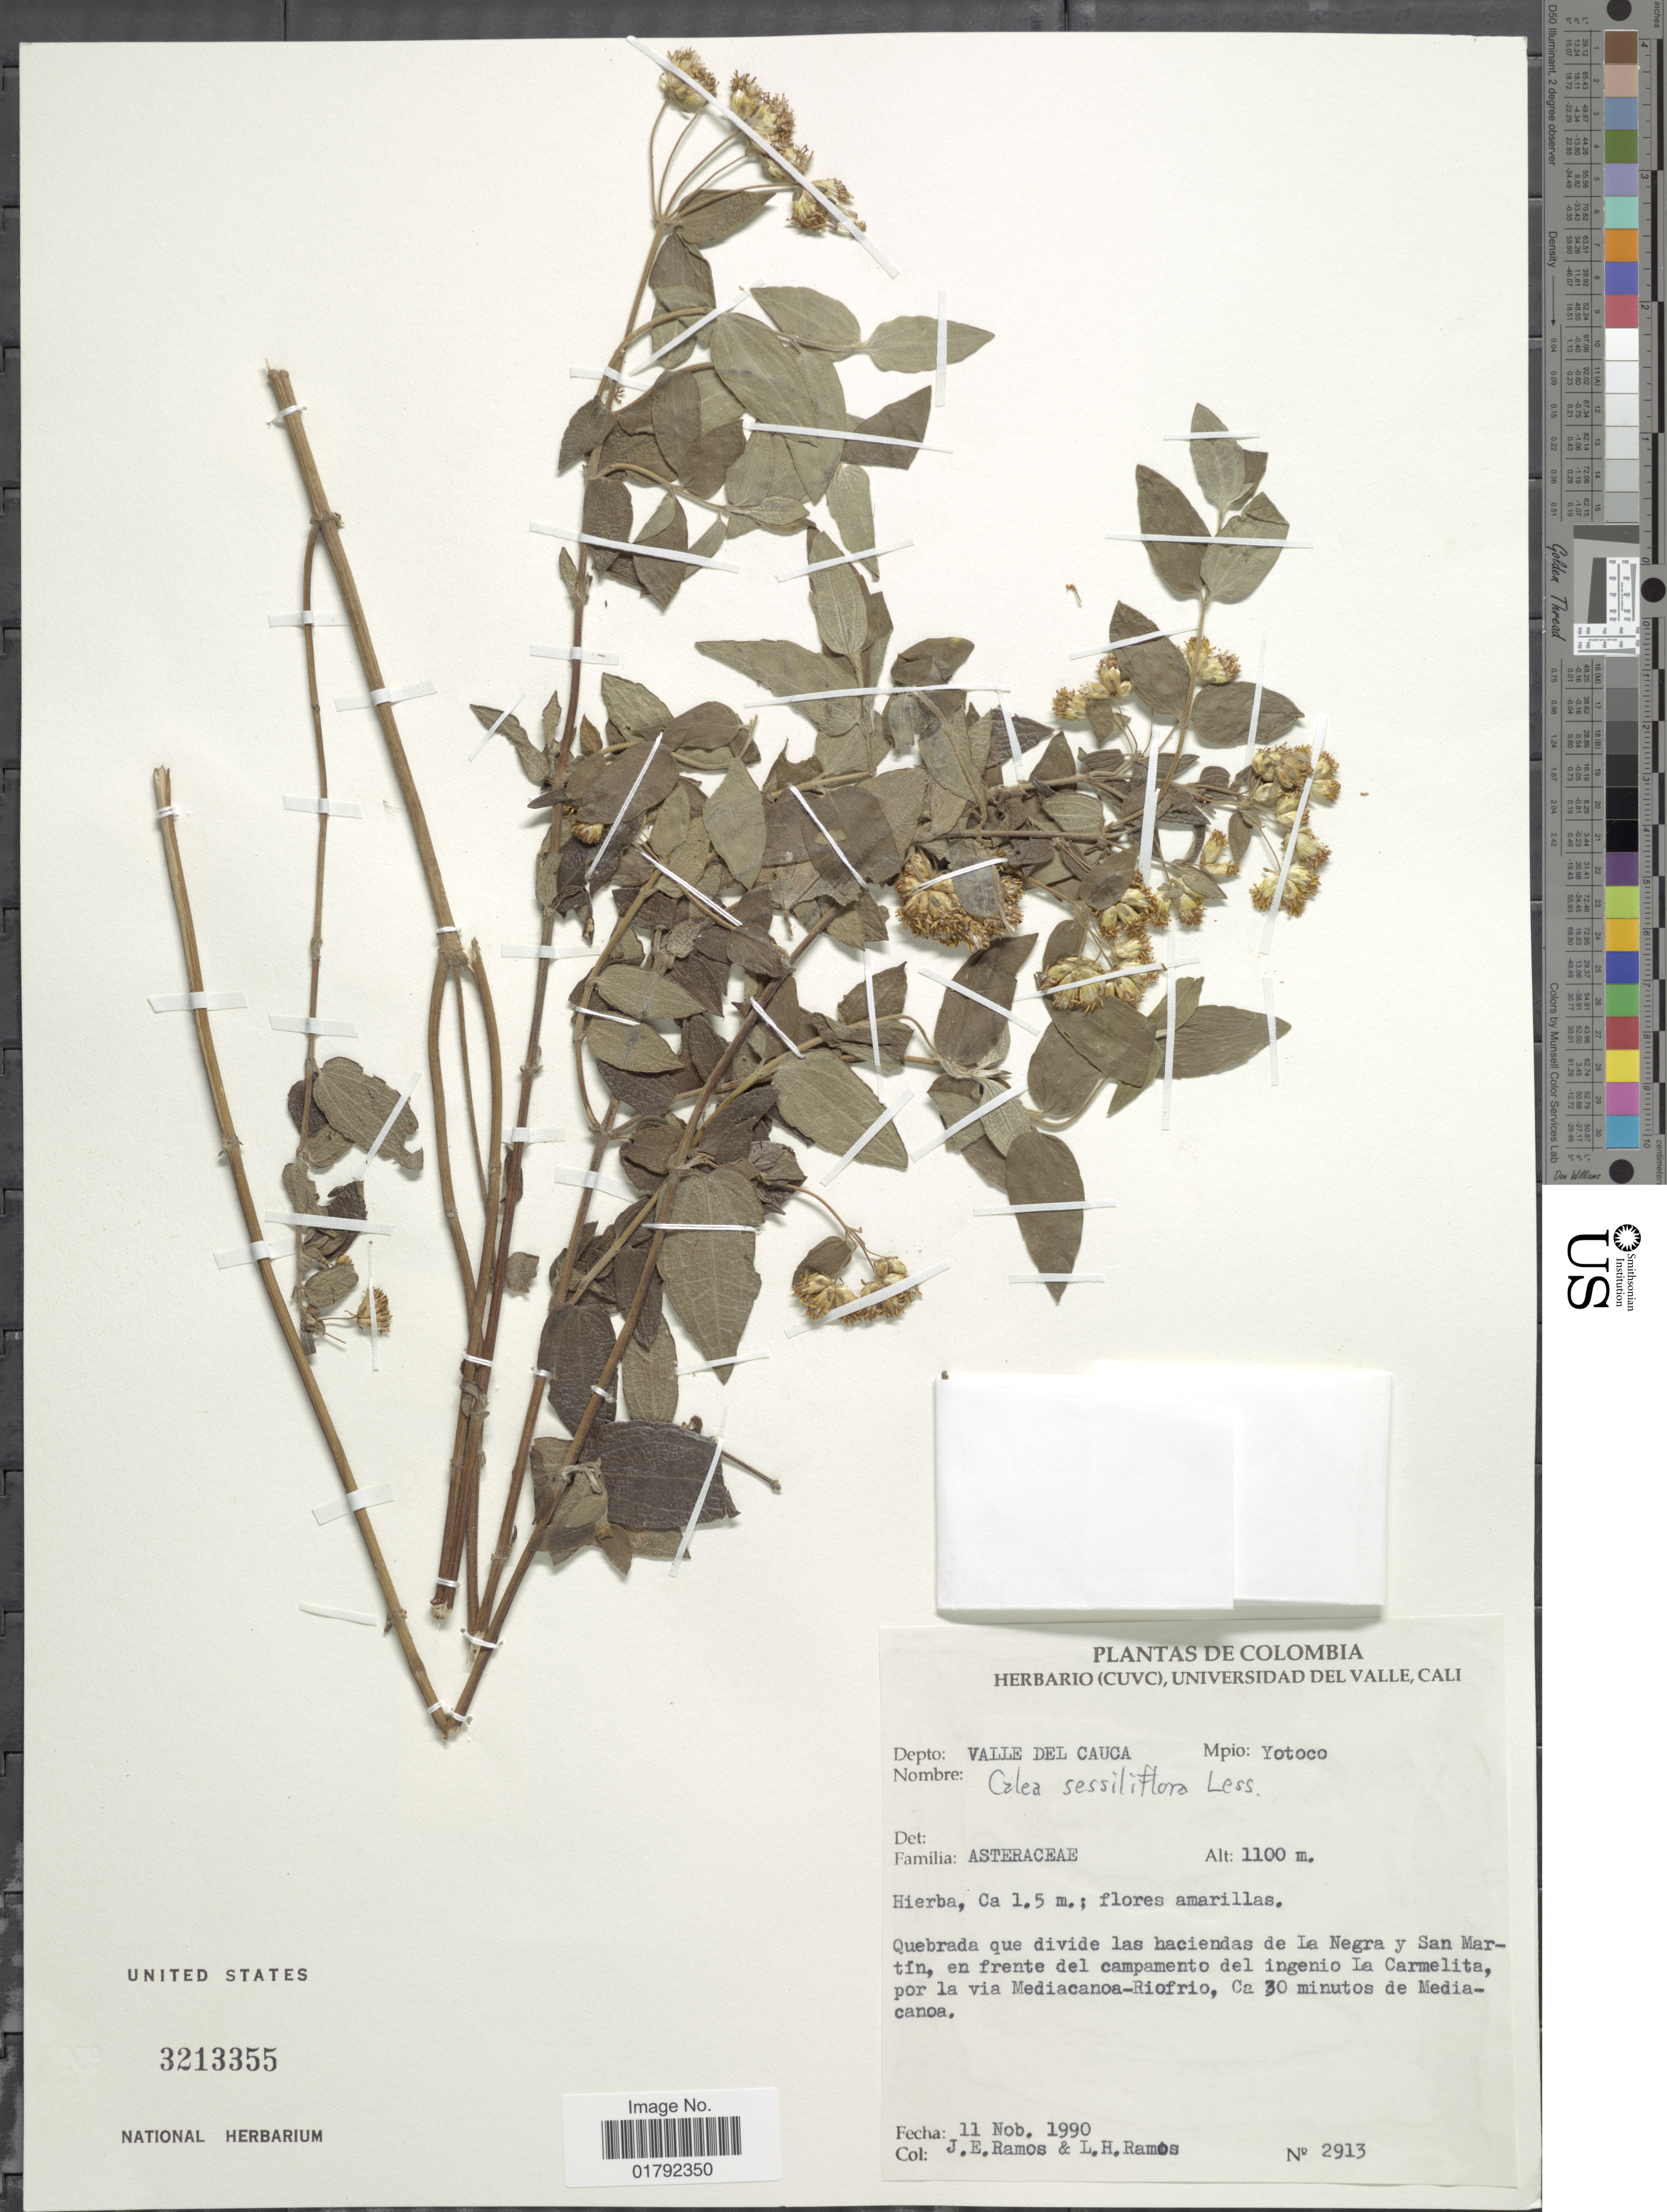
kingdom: Plantae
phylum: Tracheophyta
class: Magnoliopsida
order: Asterales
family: Asteraceae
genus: Calea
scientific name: Calea sessiliflora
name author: Less.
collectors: J. E. Ramos & L. Ramos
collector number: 2913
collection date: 1990-11-11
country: Colombia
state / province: Valle del Cauca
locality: Mpio: Yotoco, quebrada que divide las haciendas de La Negra y San Martin, en frente del camamento del ingenio La Carmelita, por la via Mediacanoa-Riofrio, Ca 30 minutos de Mediacanoa.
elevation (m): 1100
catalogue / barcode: US 3213355